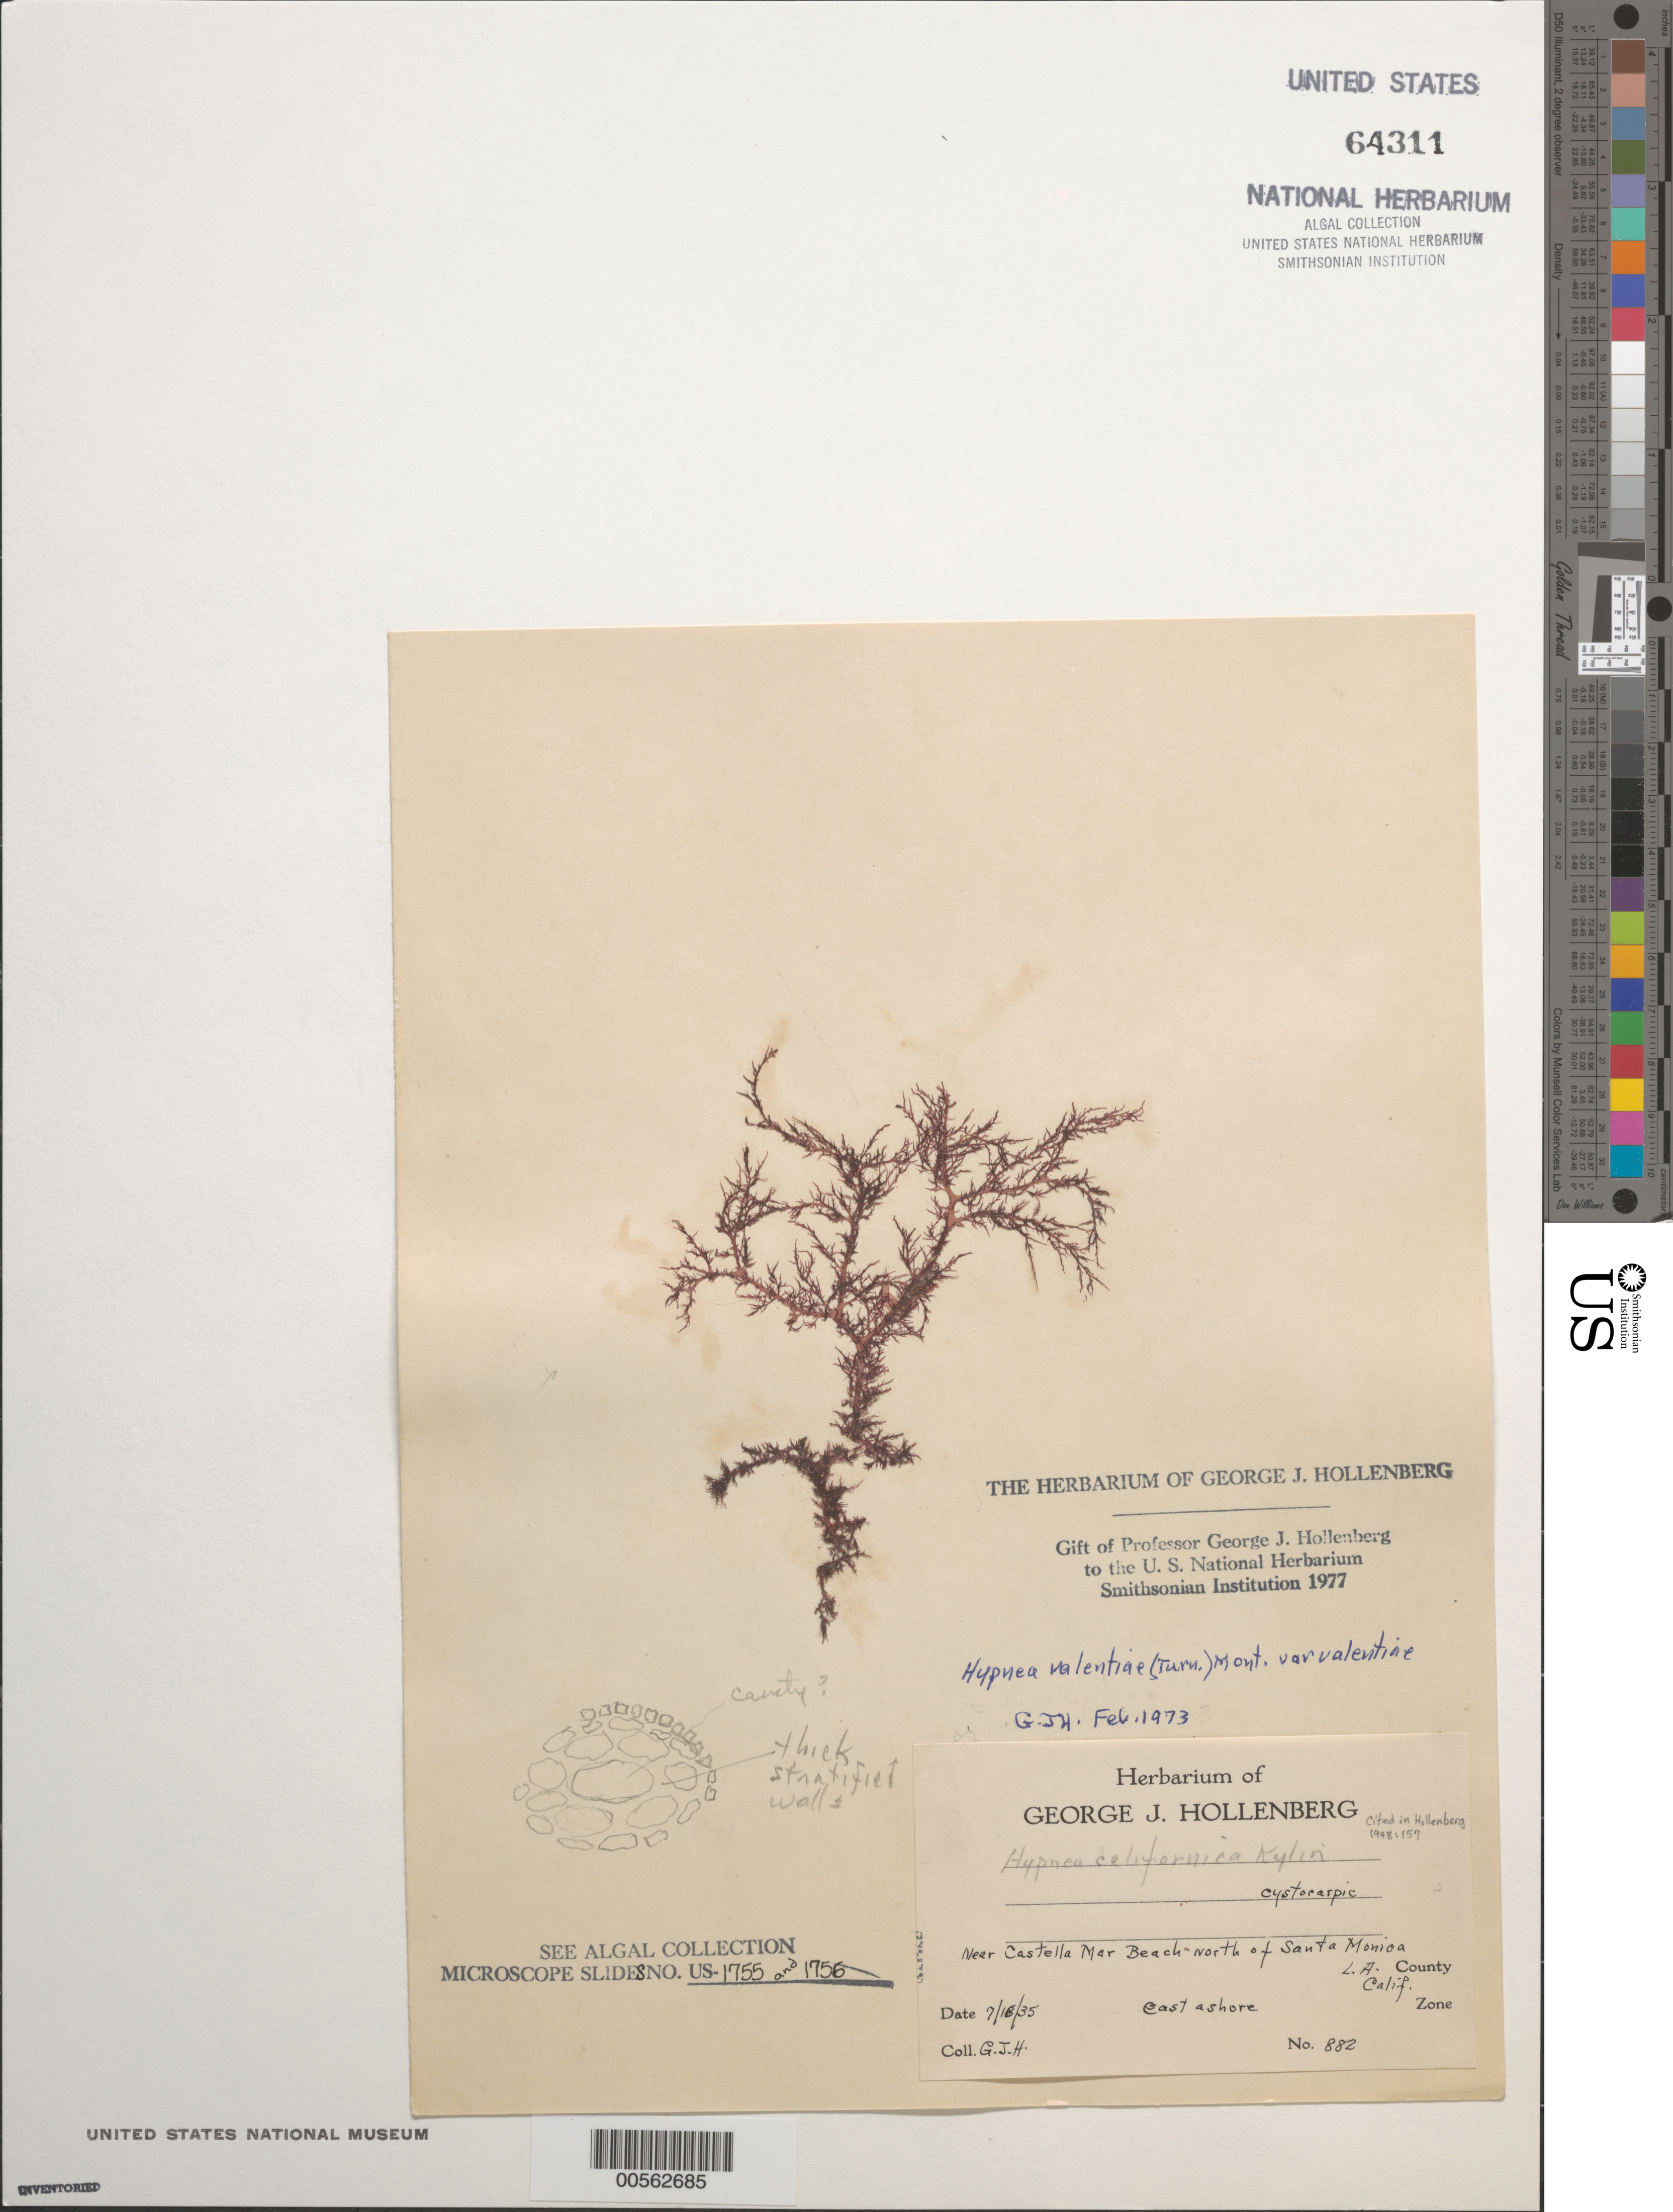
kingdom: Plantae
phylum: Rhodophyta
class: Florideophyceae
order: Gigartinales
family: Cystocloniaceae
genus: Hypnea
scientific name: Hypnea valentiae var. valentiae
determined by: Hollenberg, George J.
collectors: G. Hollenberg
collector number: GJH 882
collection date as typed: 16 Jul 1935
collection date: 1935-07-16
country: United States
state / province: California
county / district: Los Angeles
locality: Near Castle Mar Beach, north of Santa Monica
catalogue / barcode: US 64311